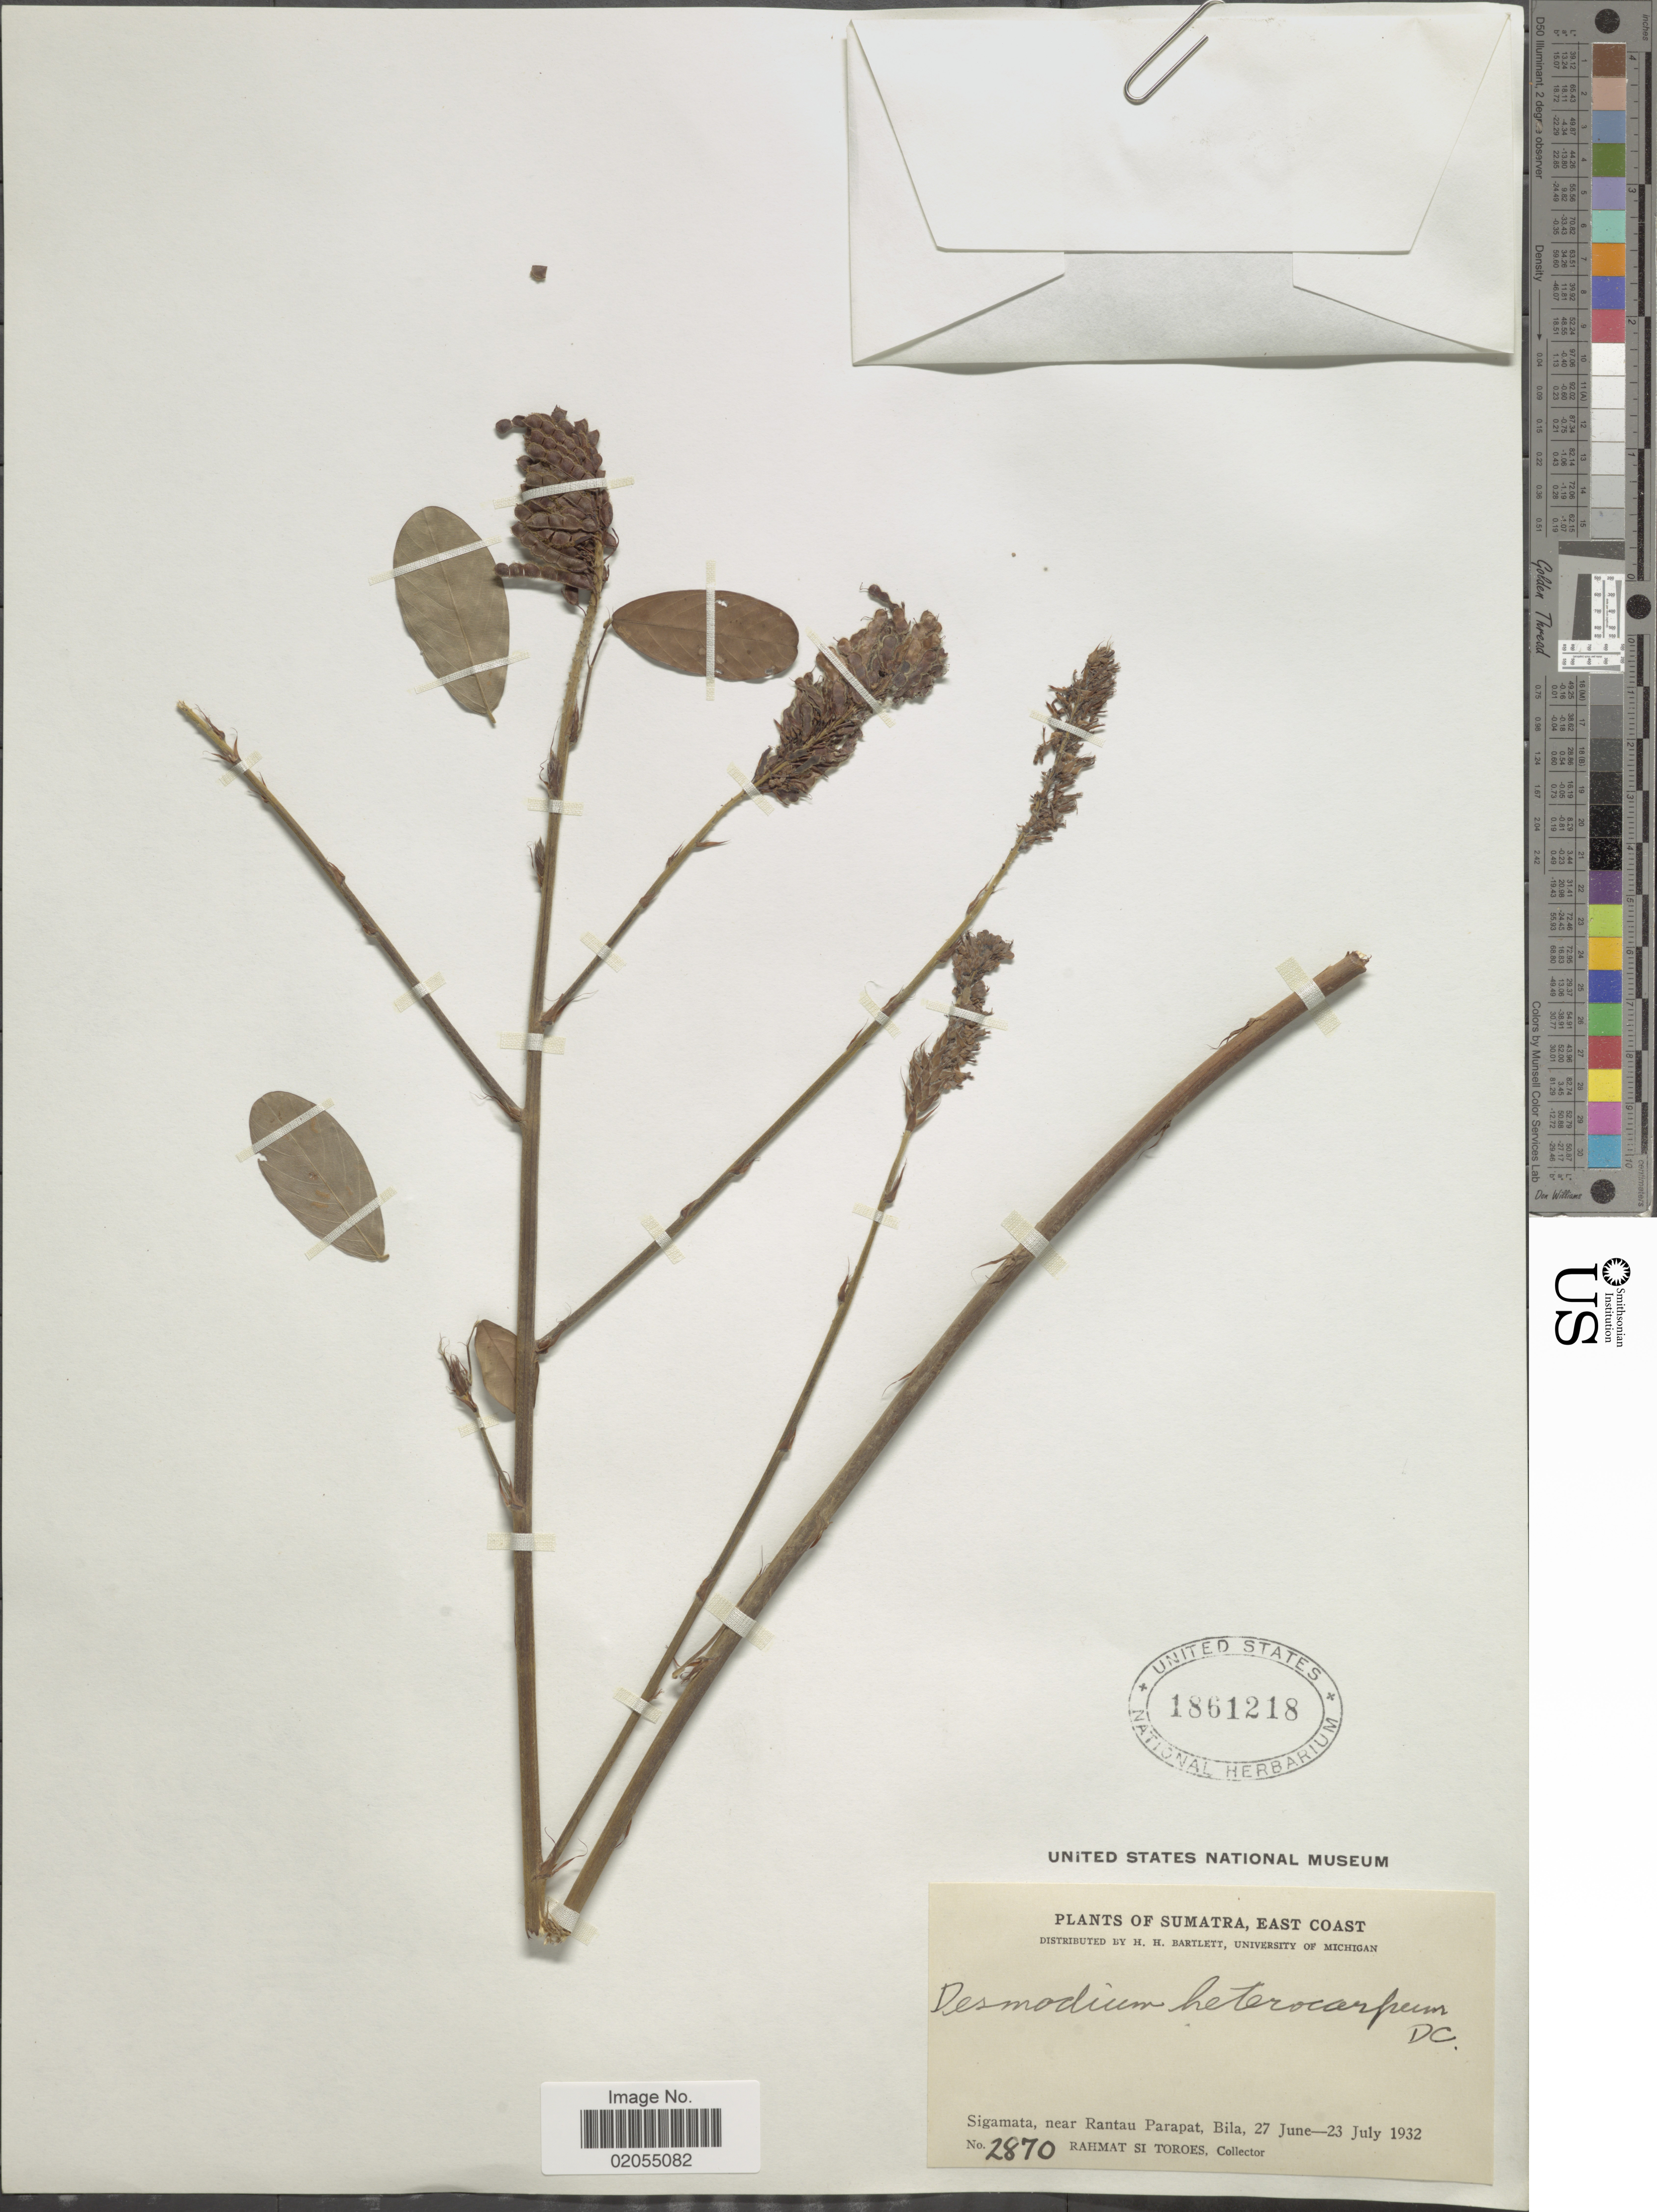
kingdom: Plantae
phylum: Tracheophyta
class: Magnoliopsida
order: Fabales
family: Fabaceae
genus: Grona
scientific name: Grona heterocarpos var. strigosa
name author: (Meeuwen) H. Ohashi & K. Ohashi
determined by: Strong, Mark T., (BOT), Smithsonian Institution - National Museum of Natural History (UNITED STATES)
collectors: Rahmat Si Boeea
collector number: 2870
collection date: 1932-06-27/1932-07-23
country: Indonesia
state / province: Sumatra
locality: Sumatra, East Coast. Sigamata, near Rantau Parapat, Bila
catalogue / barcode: US 1861218